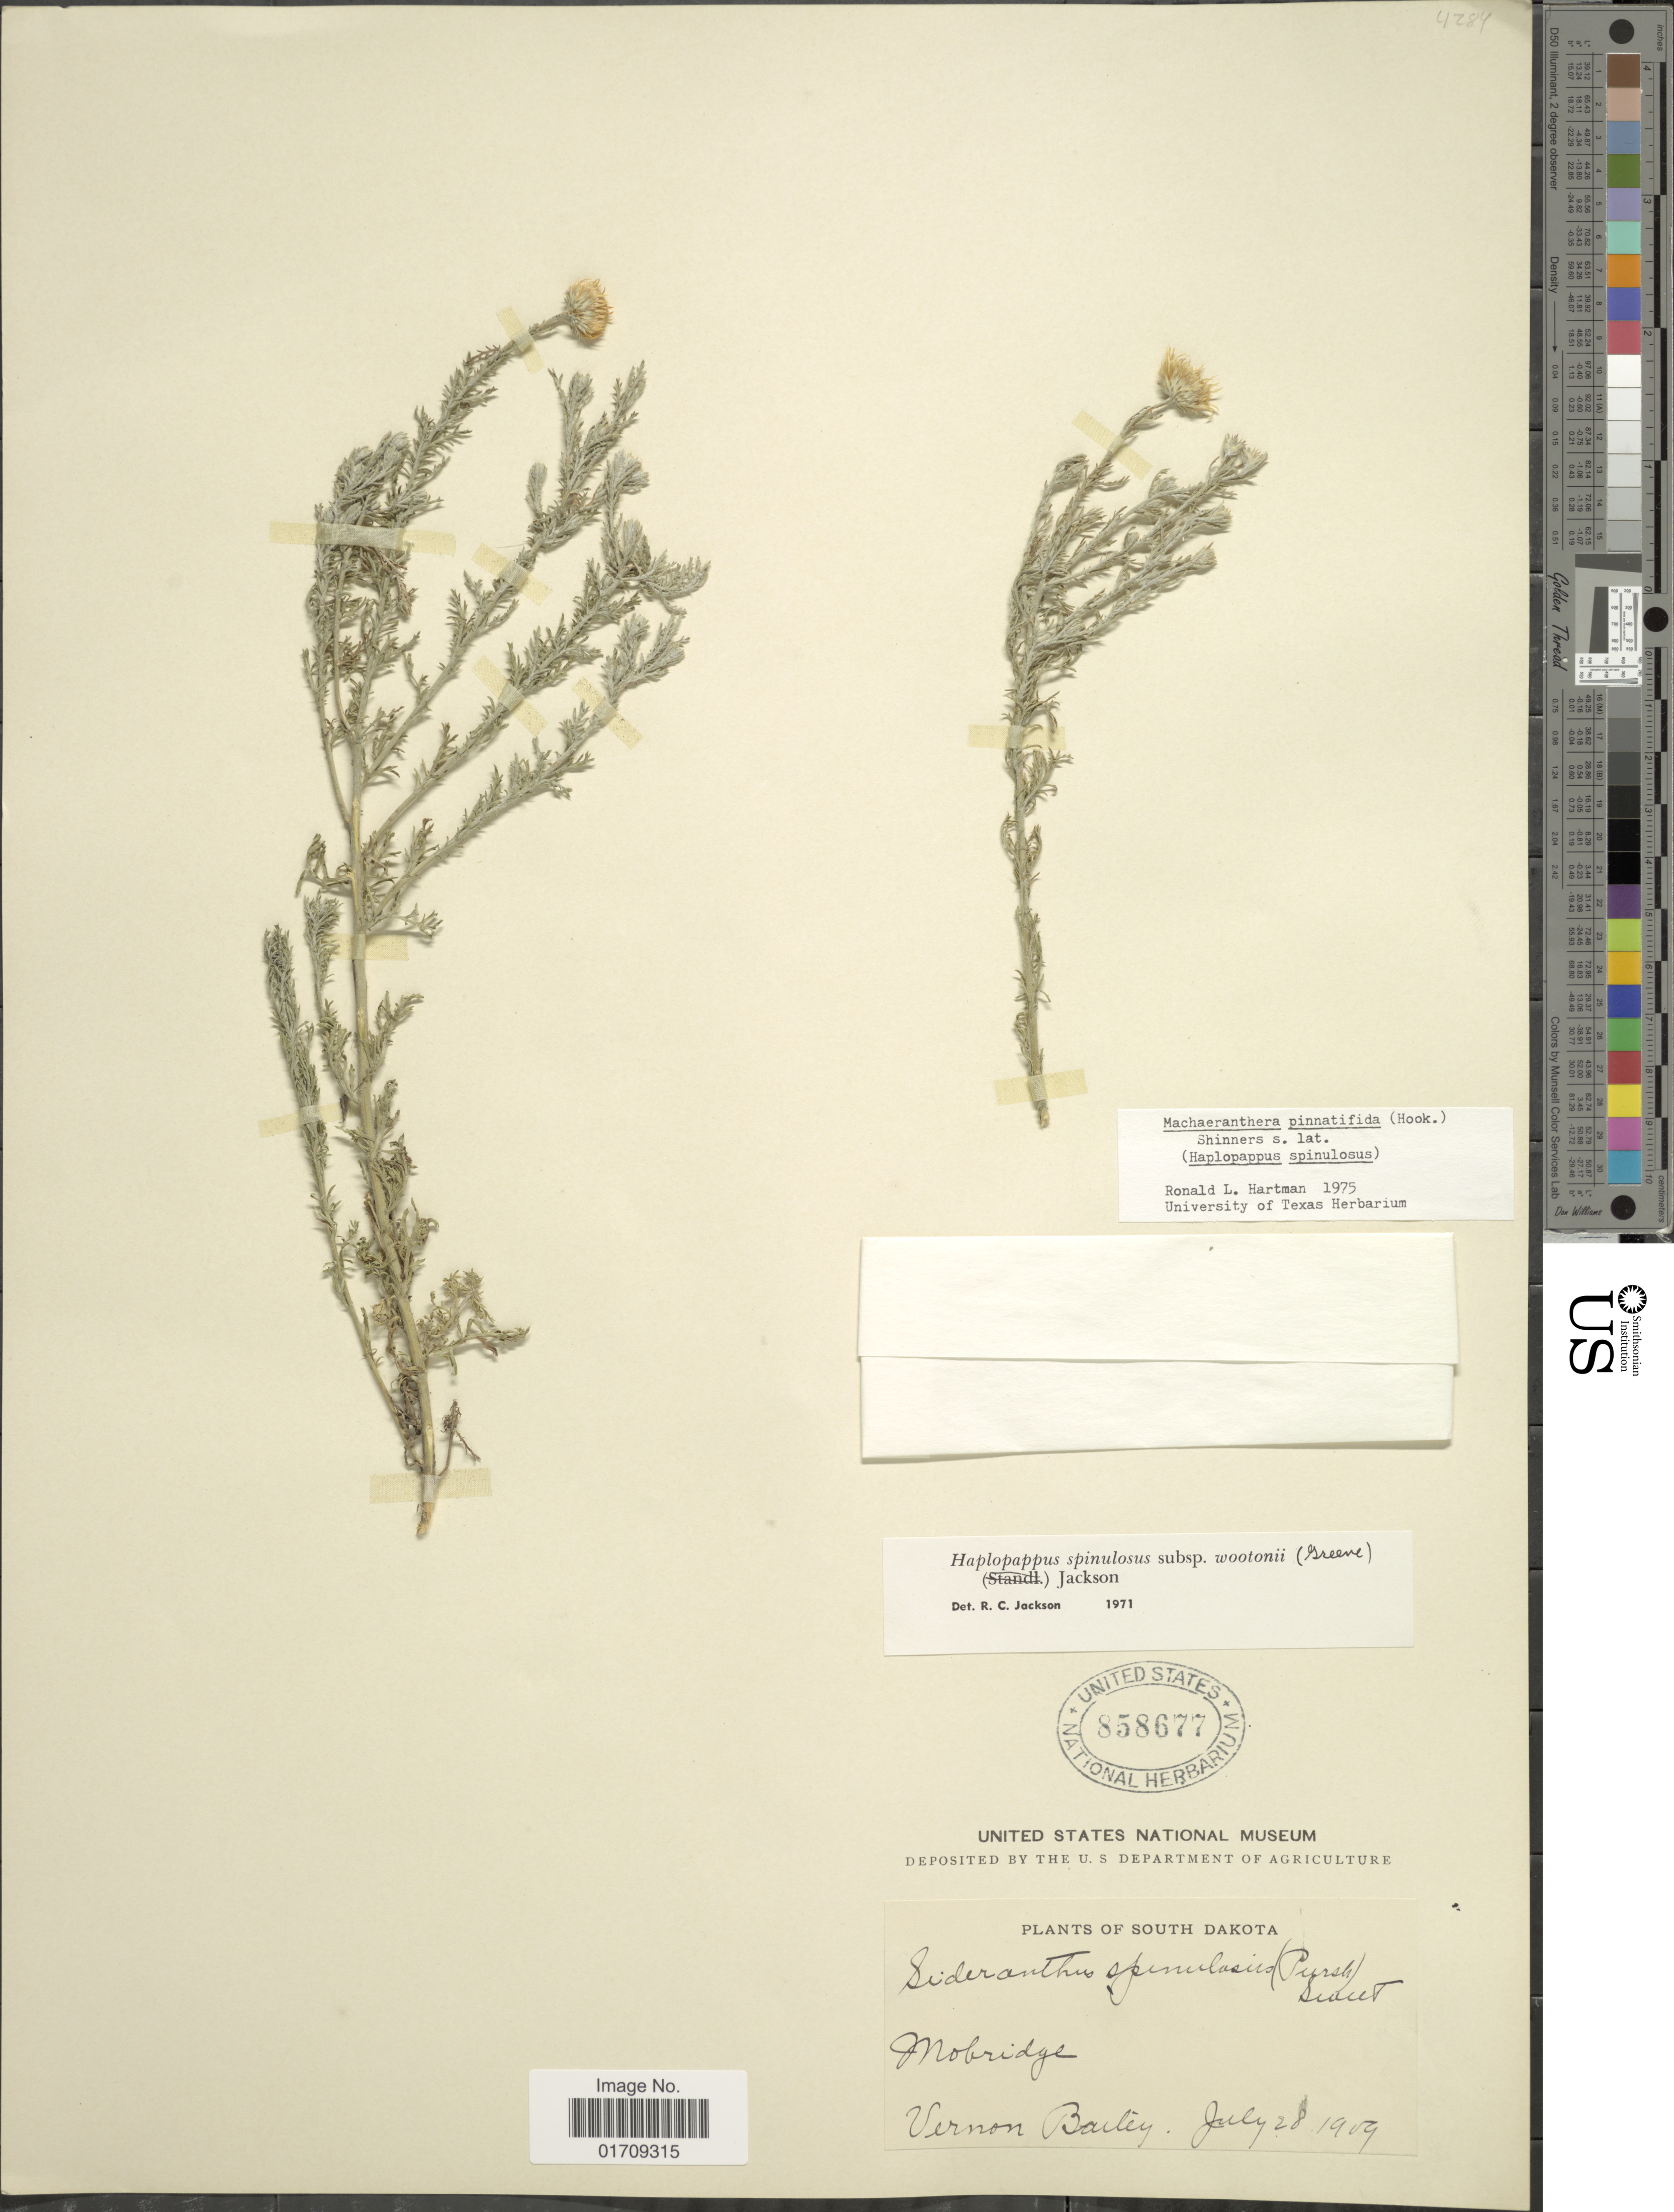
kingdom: Plantae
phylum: Tracheophyta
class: Magnoliopsida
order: Asterales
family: Asteraceae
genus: Machaeranthera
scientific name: Machaeranthera pinnatifida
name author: (Hook.) Shinners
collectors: V. O. Bailey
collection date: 1909-07-28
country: United States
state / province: South Dakota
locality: Mobridge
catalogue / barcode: US 858677